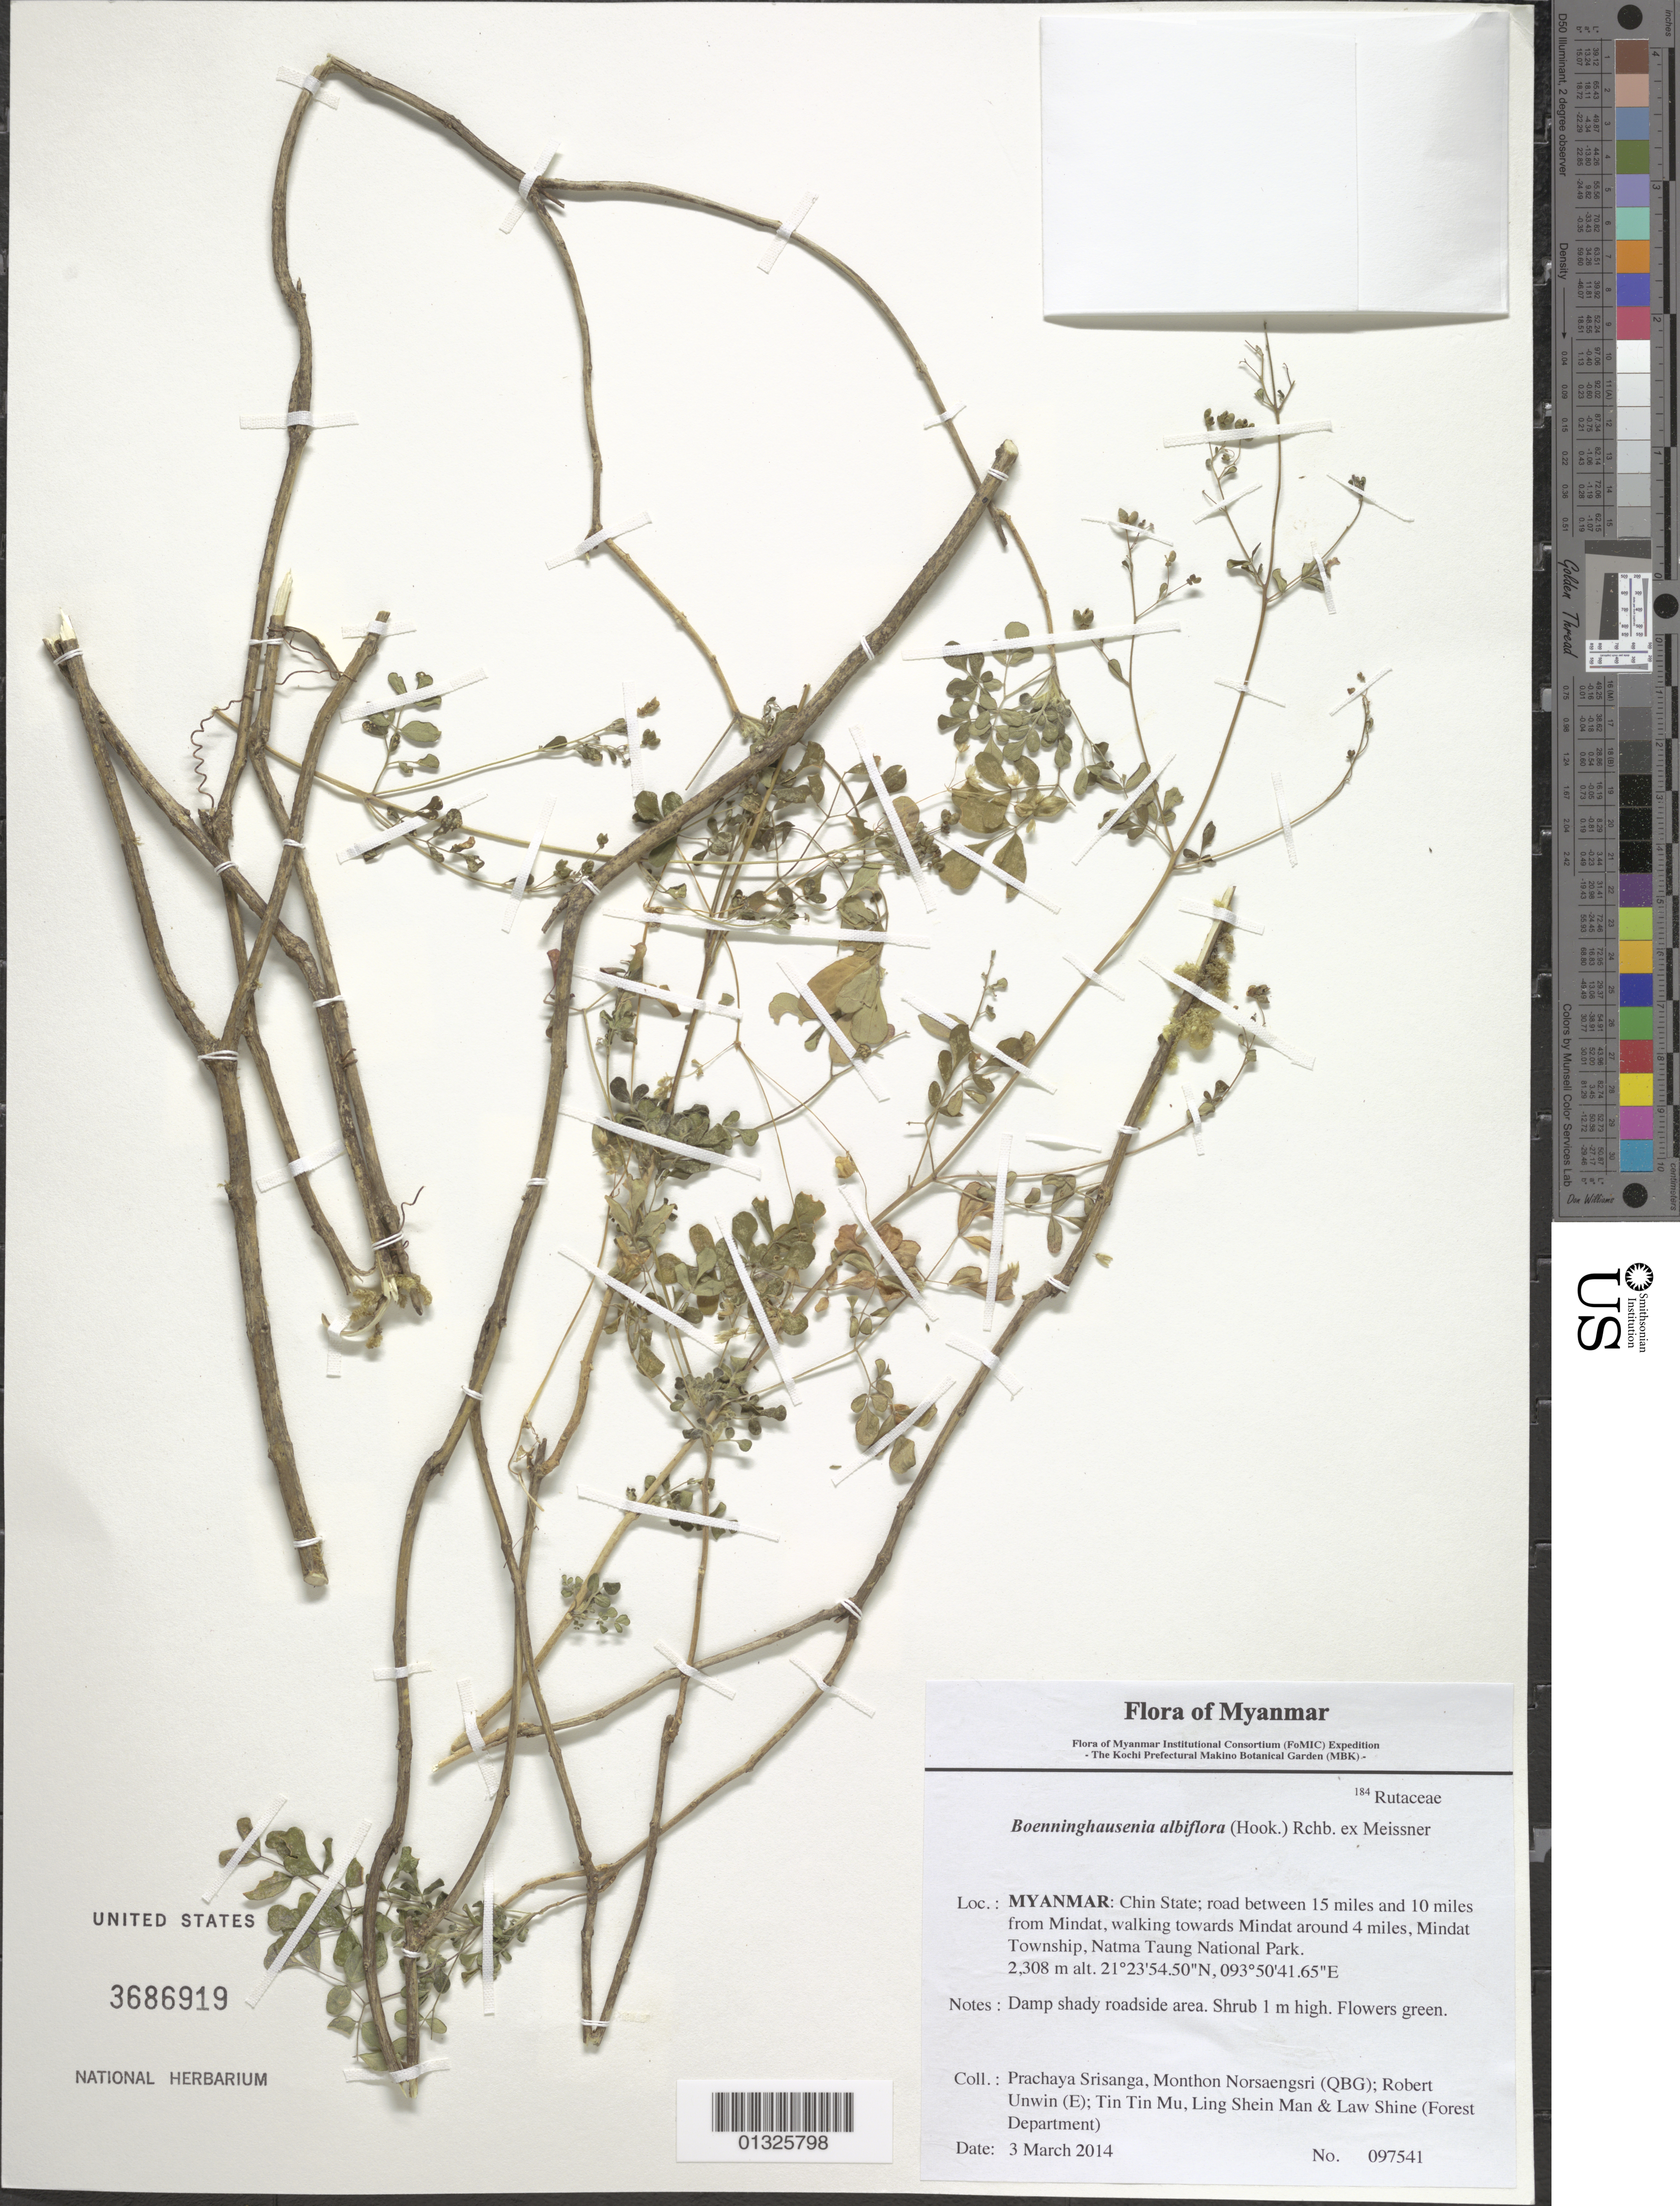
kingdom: Plantae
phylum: Tracheophyta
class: Magnoliopsida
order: Sapindales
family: Rutaceae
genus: Boenninghausenia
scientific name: Boenninghausenia albiflora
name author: (Hook.) Meisn.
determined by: Esser, Hans -J., (HUH)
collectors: P. Srisanga, M. Norsaengsri, R. Unwin, Tin Tin Mu, Ling Shein Man & L. Shine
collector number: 97541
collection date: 2014-03-03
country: Myanmar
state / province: Chin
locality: Road between 15 miles and 10 miles from Mindat, walking towards Mindat around 4 miles, Mindat Township, Natma Taung National Park.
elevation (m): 2308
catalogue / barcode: US 3686919